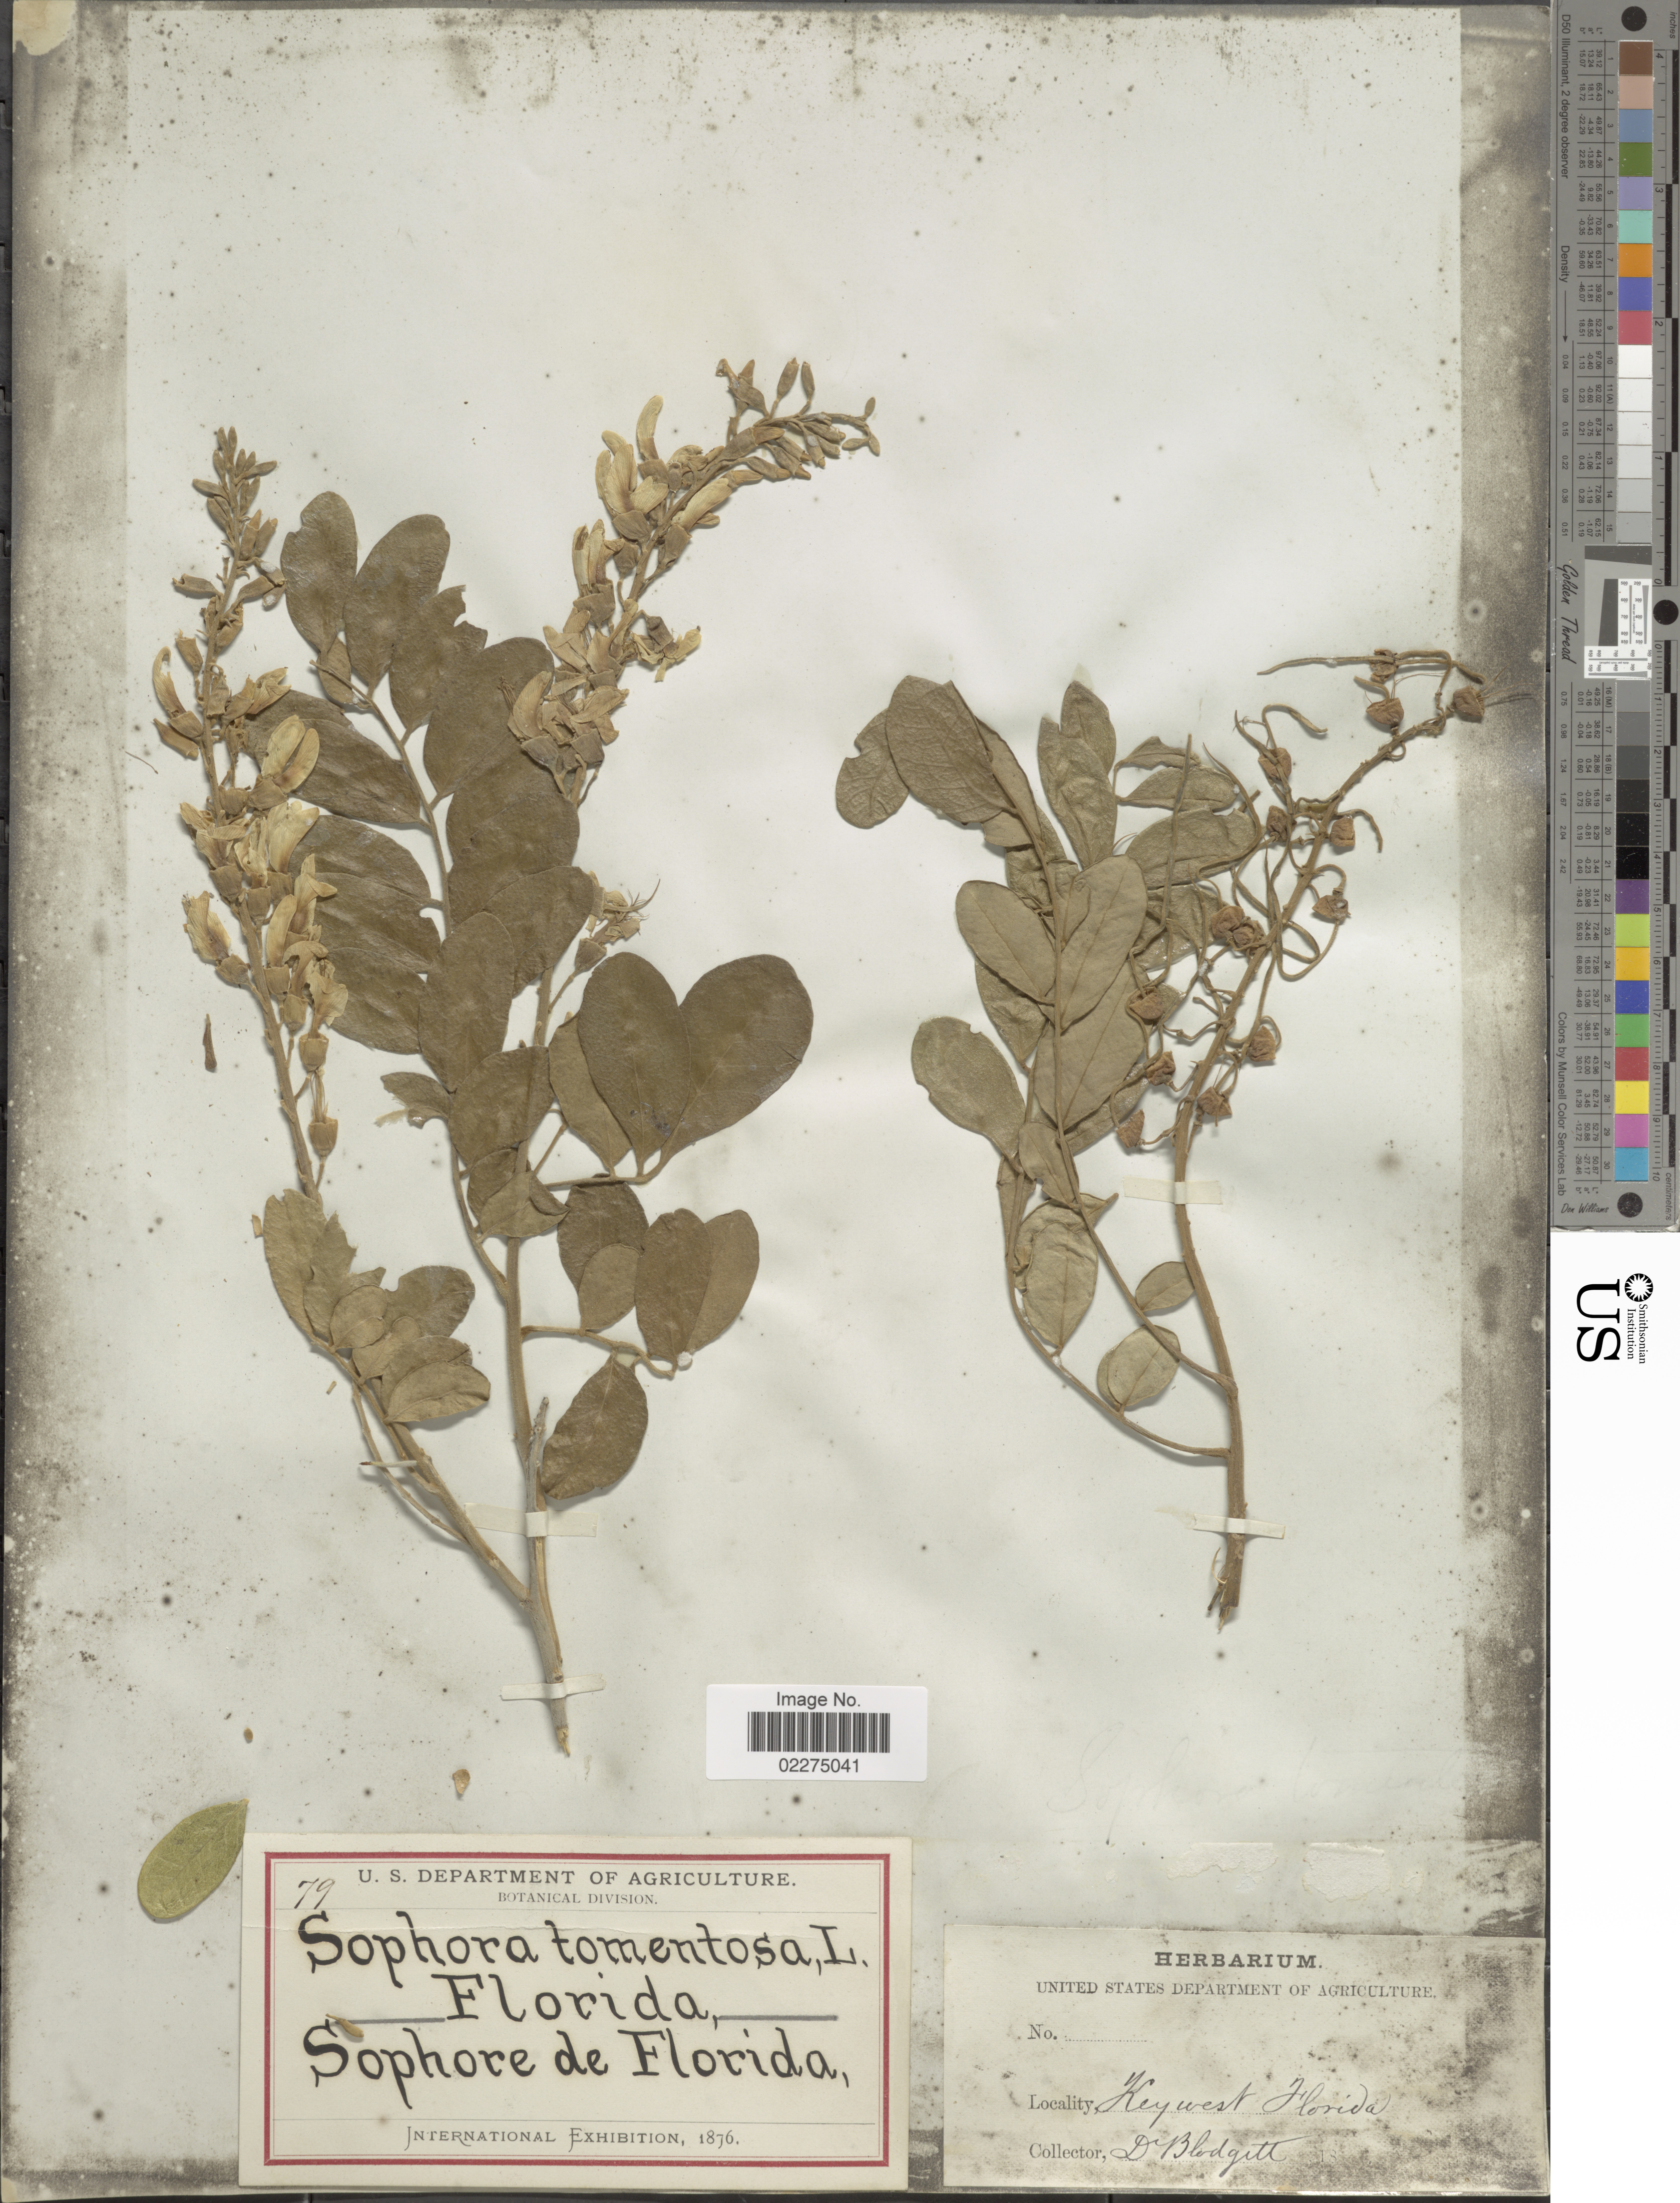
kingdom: Plantae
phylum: Tracheophyta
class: Magnoliopsida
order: Fabales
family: Fabaceae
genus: Sophora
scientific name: Sophora tomentosa var. truncata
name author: Torr. & A. Gray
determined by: Strong, Mark T., (BOT), Smithsonian Institution - National Museum of Natural History (UNITED STATES)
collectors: Blodgett, --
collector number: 79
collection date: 1876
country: United States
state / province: Florida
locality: Keywest